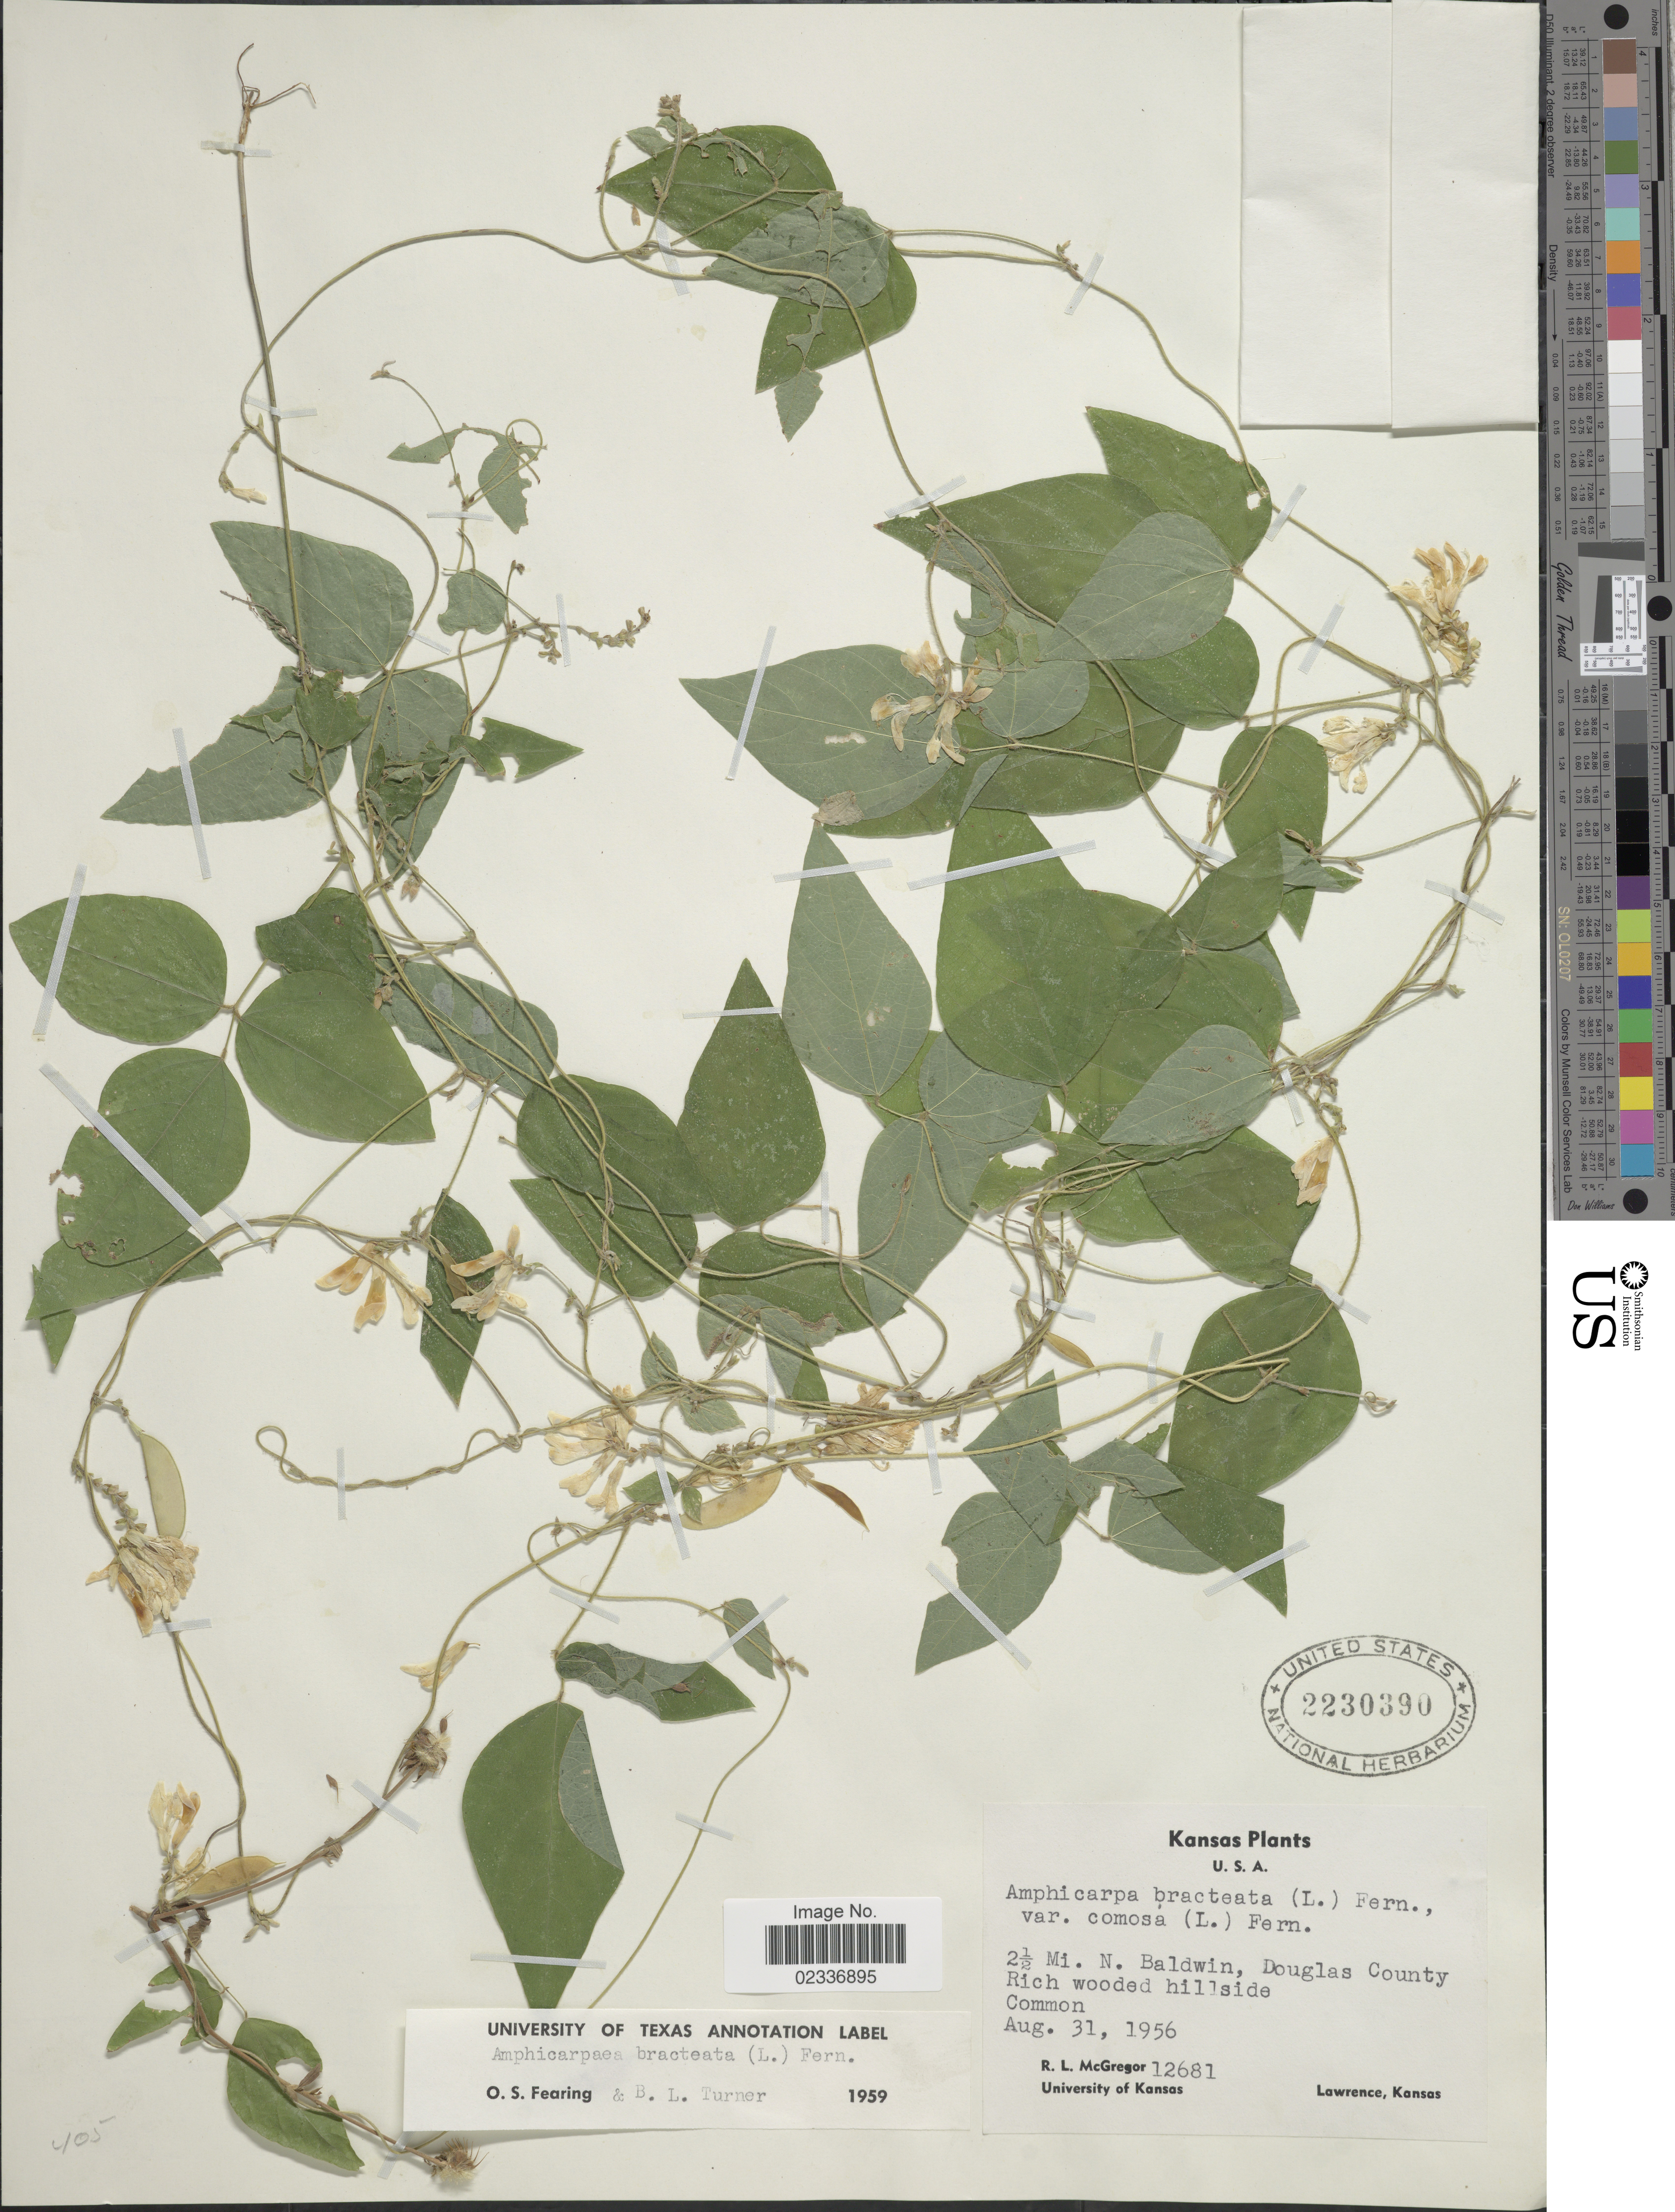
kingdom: Plantae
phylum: Tracheophyta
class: Magnoliopsida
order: Fabales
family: Fabaceae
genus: Amphicarpaea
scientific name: Amphicarpaea bracteata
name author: (L.) Fernald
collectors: R. McGregor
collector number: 12681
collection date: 1956-08-31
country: United States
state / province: Kansas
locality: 2 1/2 Mi. N. Baldwin, Douglas County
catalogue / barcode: US 2230390